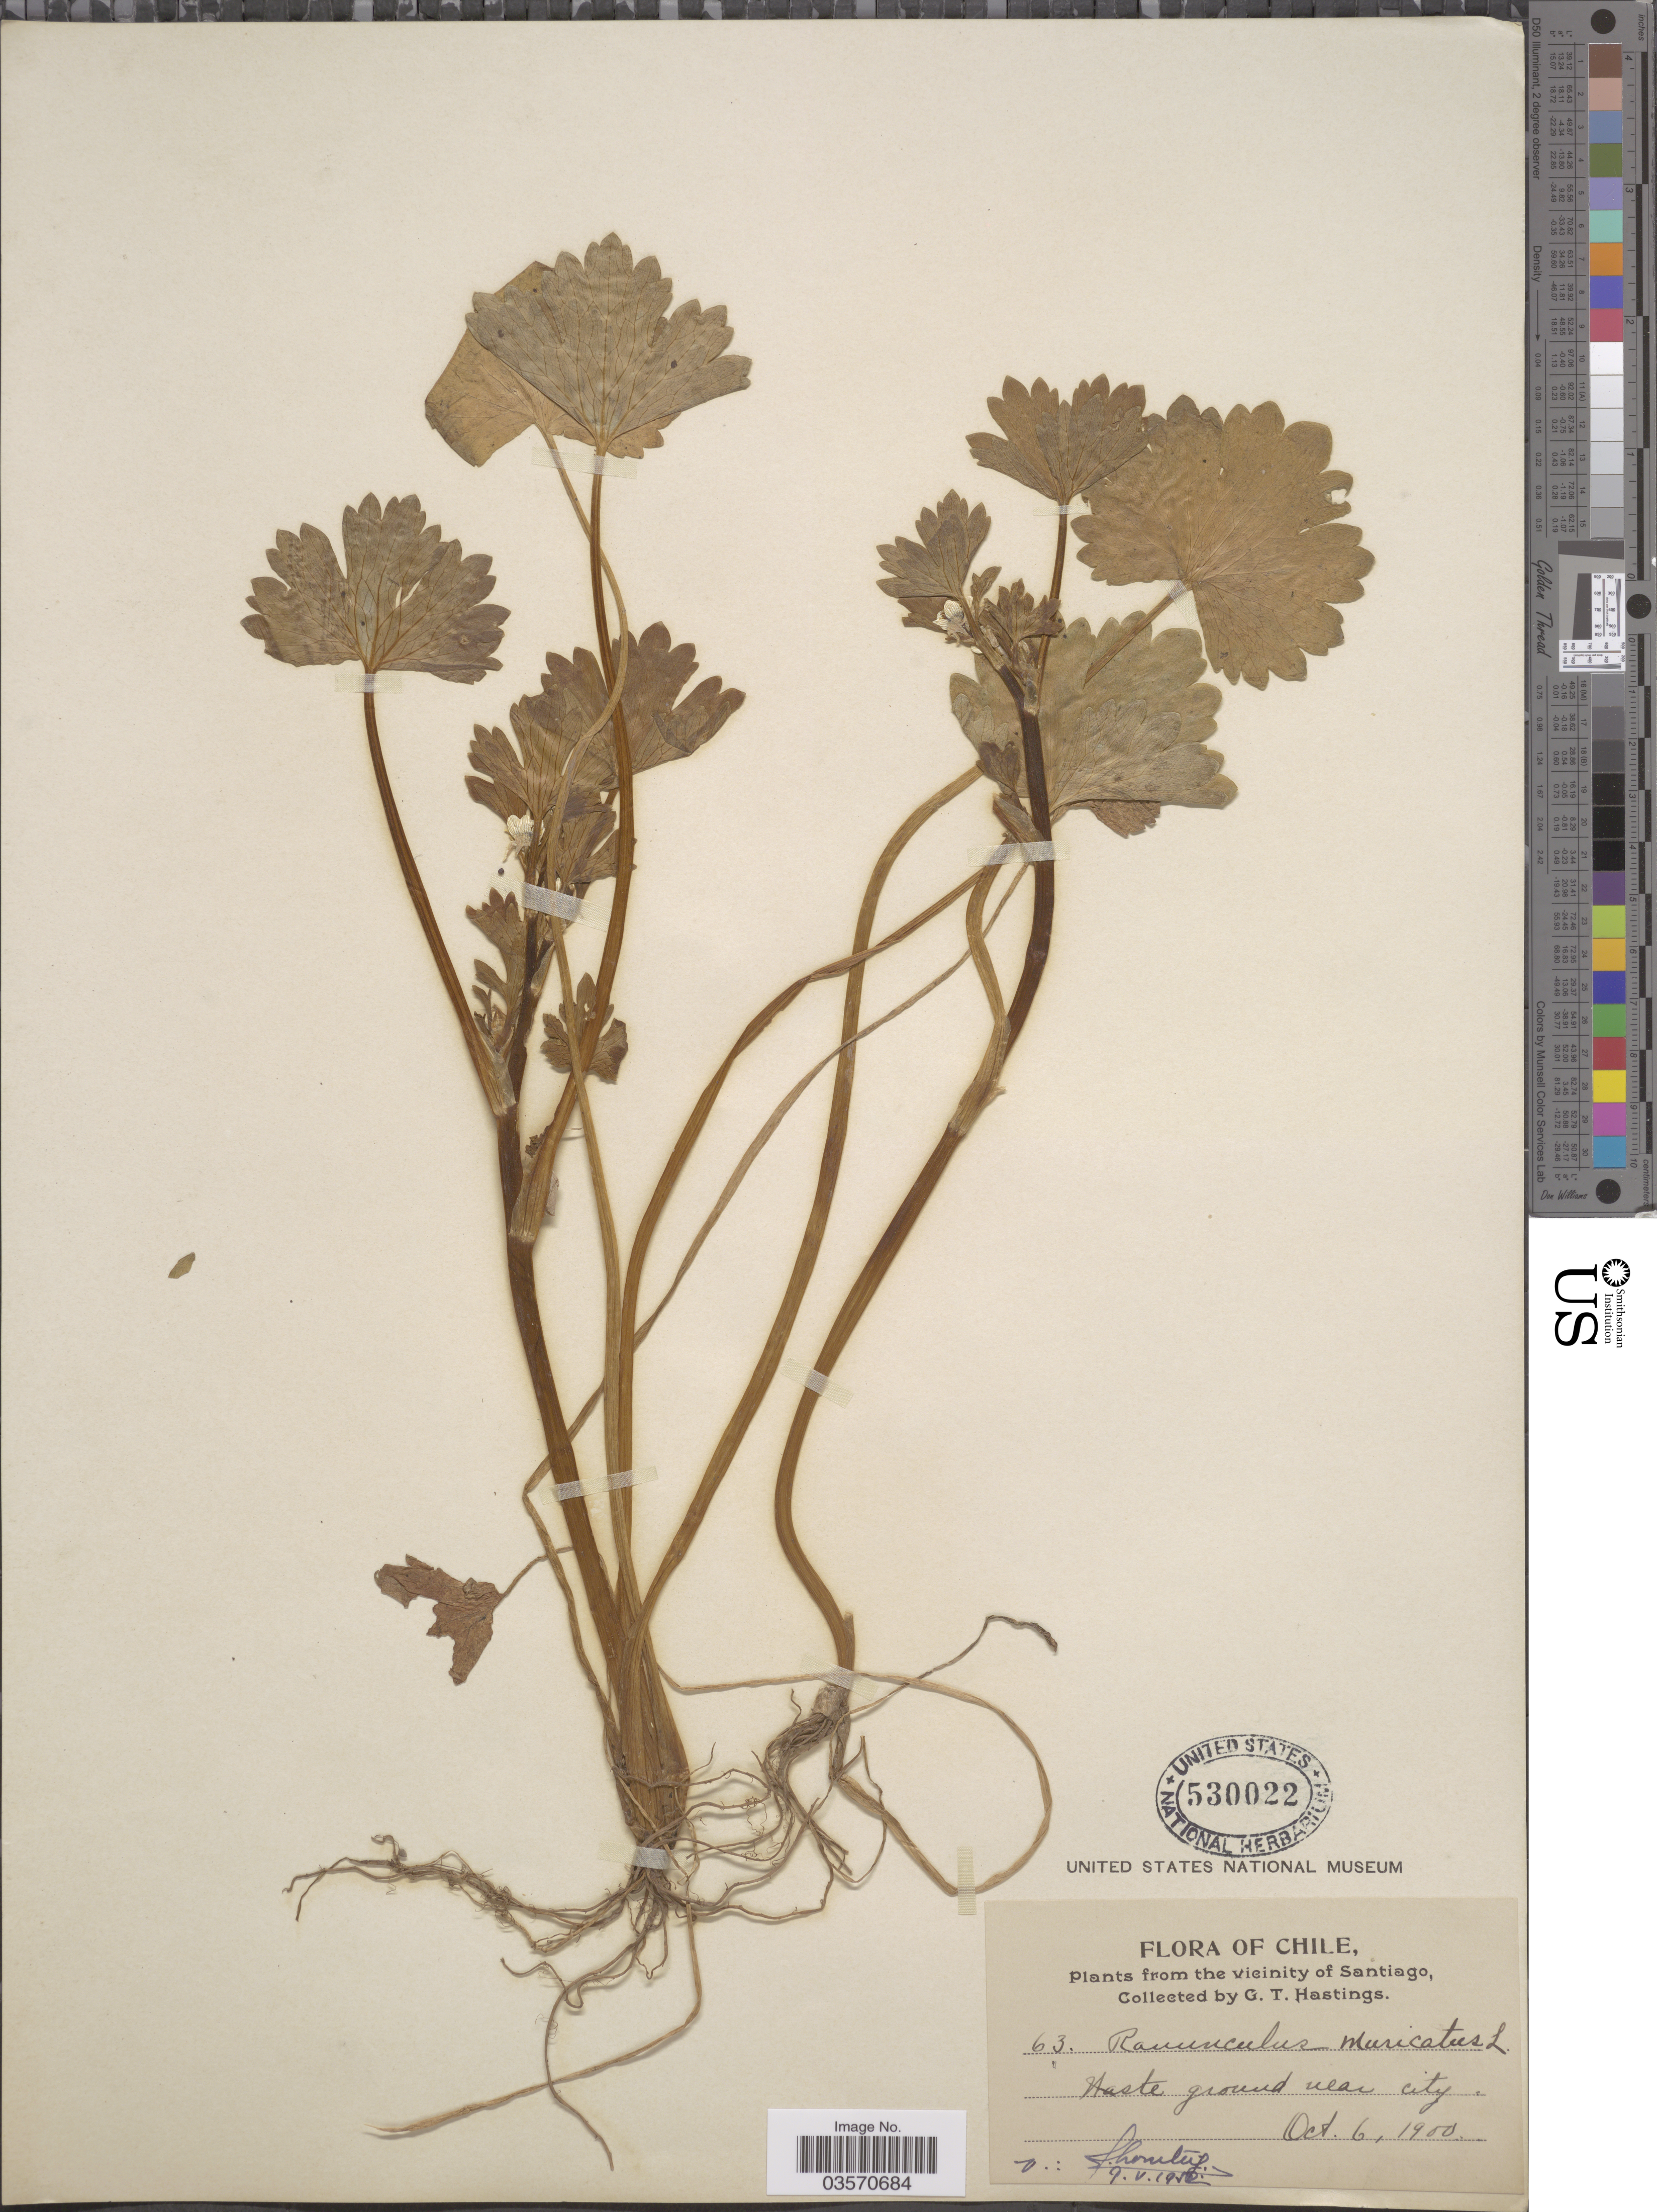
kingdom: Plantae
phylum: Tracheophyta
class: Magnoliopsida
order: Ranunculales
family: Ranunculaceae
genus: Ranunculus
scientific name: Ranunculus muricatus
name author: L.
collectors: G. Hastings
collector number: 63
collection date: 1900-10-06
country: Chile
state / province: Región Metropolitana (RM)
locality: The vicinity of Santiago. Waste ground near city.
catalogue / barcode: US 530022